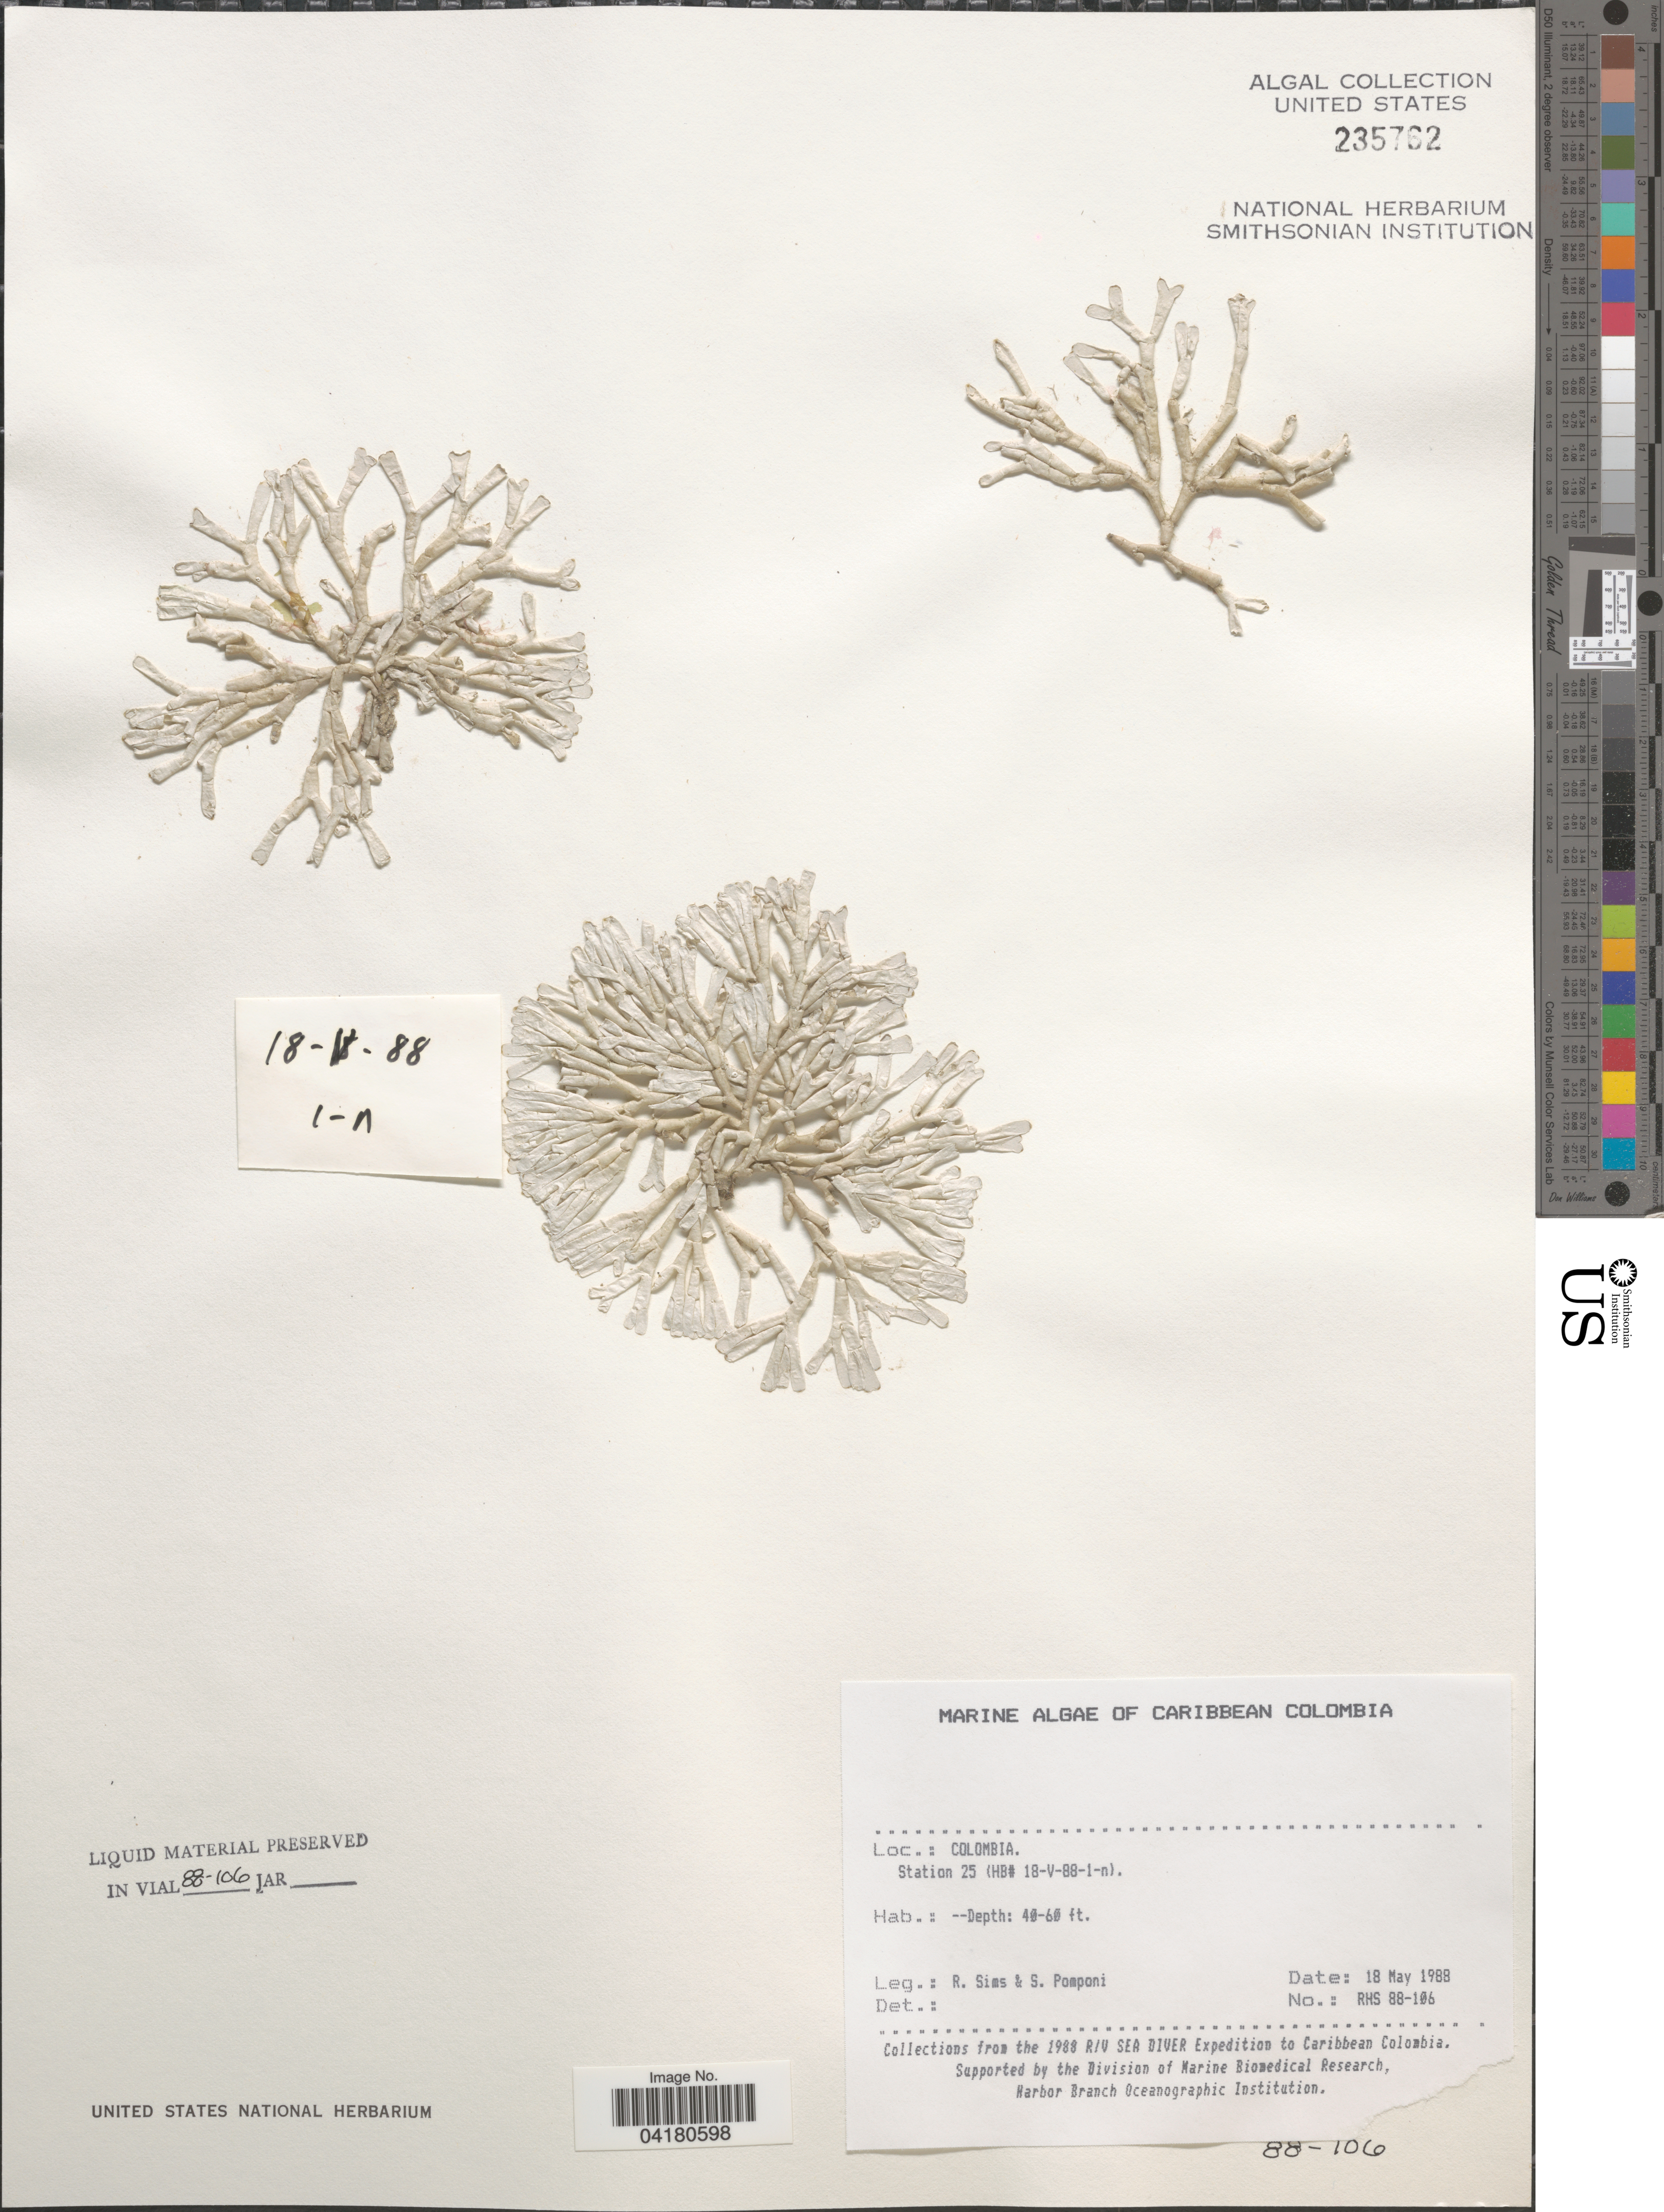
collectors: R. H. Sims & S. Pomponi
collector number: RHS88-106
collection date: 1988-05-18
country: Colombia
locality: Caribbean Colombia. Station 25 (HB# 18-V-88-1-n). The 1988 R/V Sea Diver Expedition to Caribbean Colombia.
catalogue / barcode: US 235762